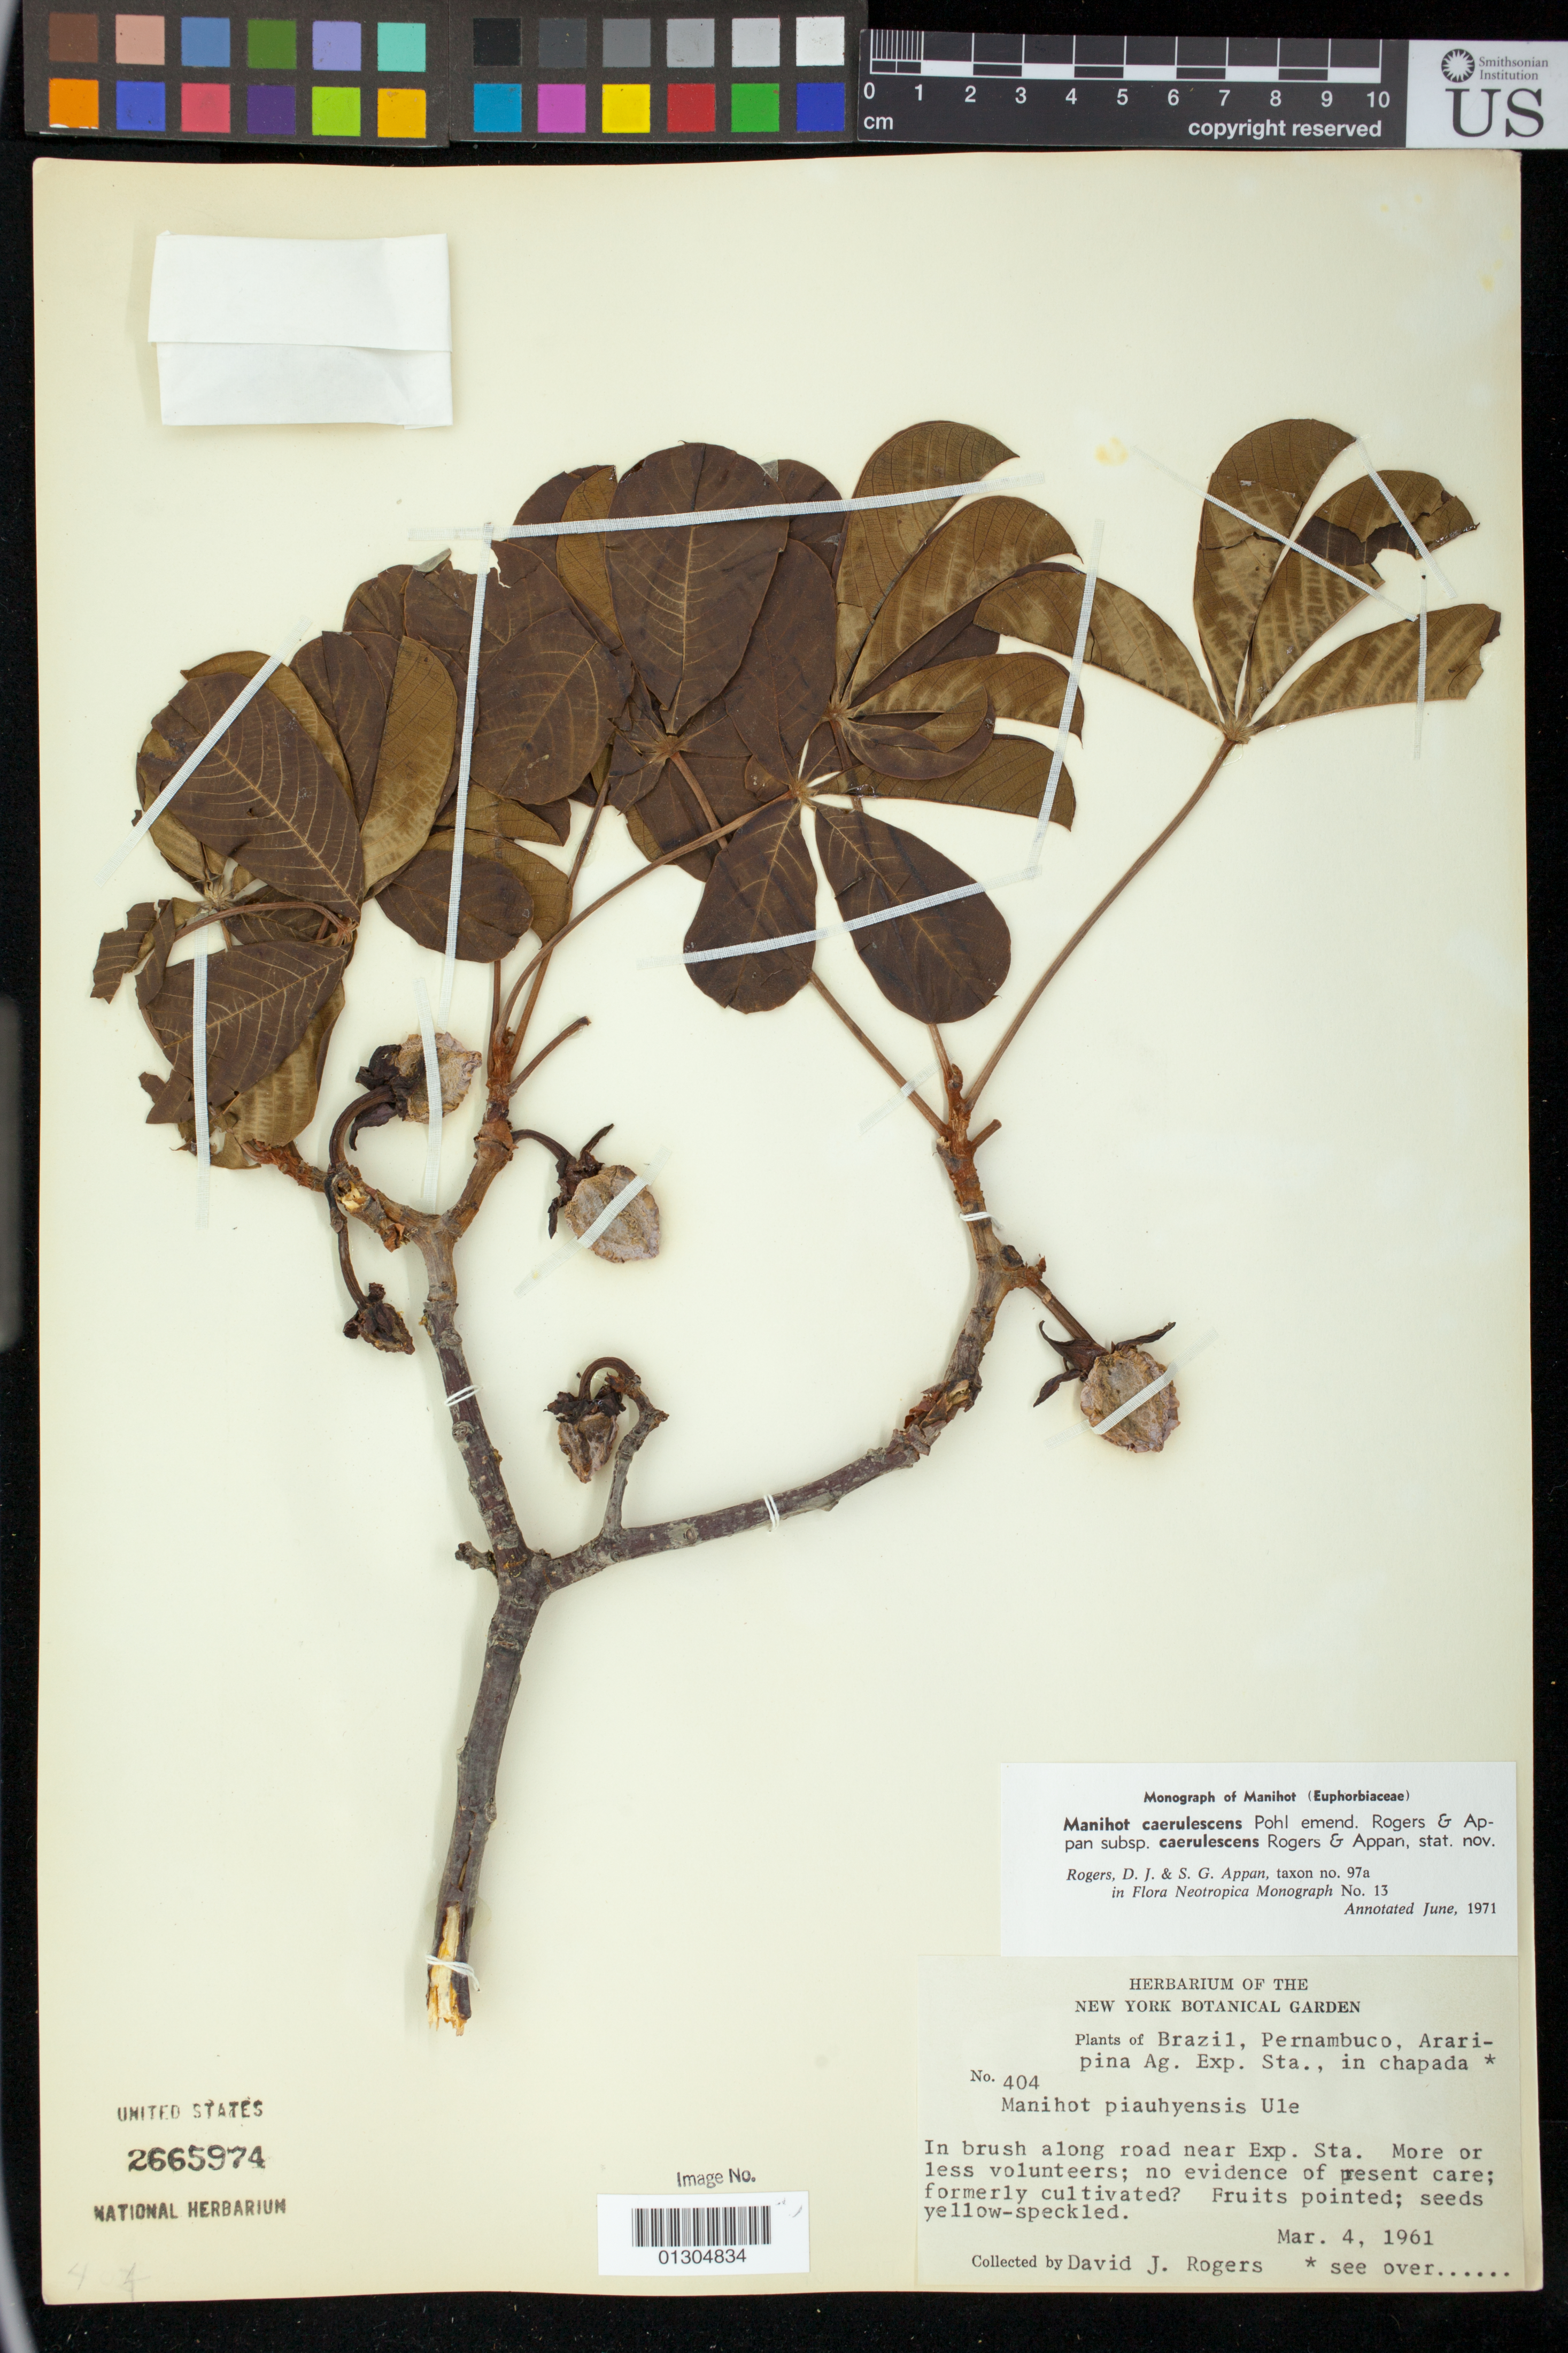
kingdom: Plantae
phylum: Tracheophyta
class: Magnoliopsida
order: Malpighiales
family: Euphorbiaceae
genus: Manihot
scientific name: Manihot caerulescens subsp. caerulescens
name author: Pohl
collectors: D. J. Rogers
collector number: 404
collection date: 1961-03-04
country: Brazil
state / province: Pernambuco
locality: Araripina Ag. Exp. Sta., in chapada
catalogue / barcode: US 2665974